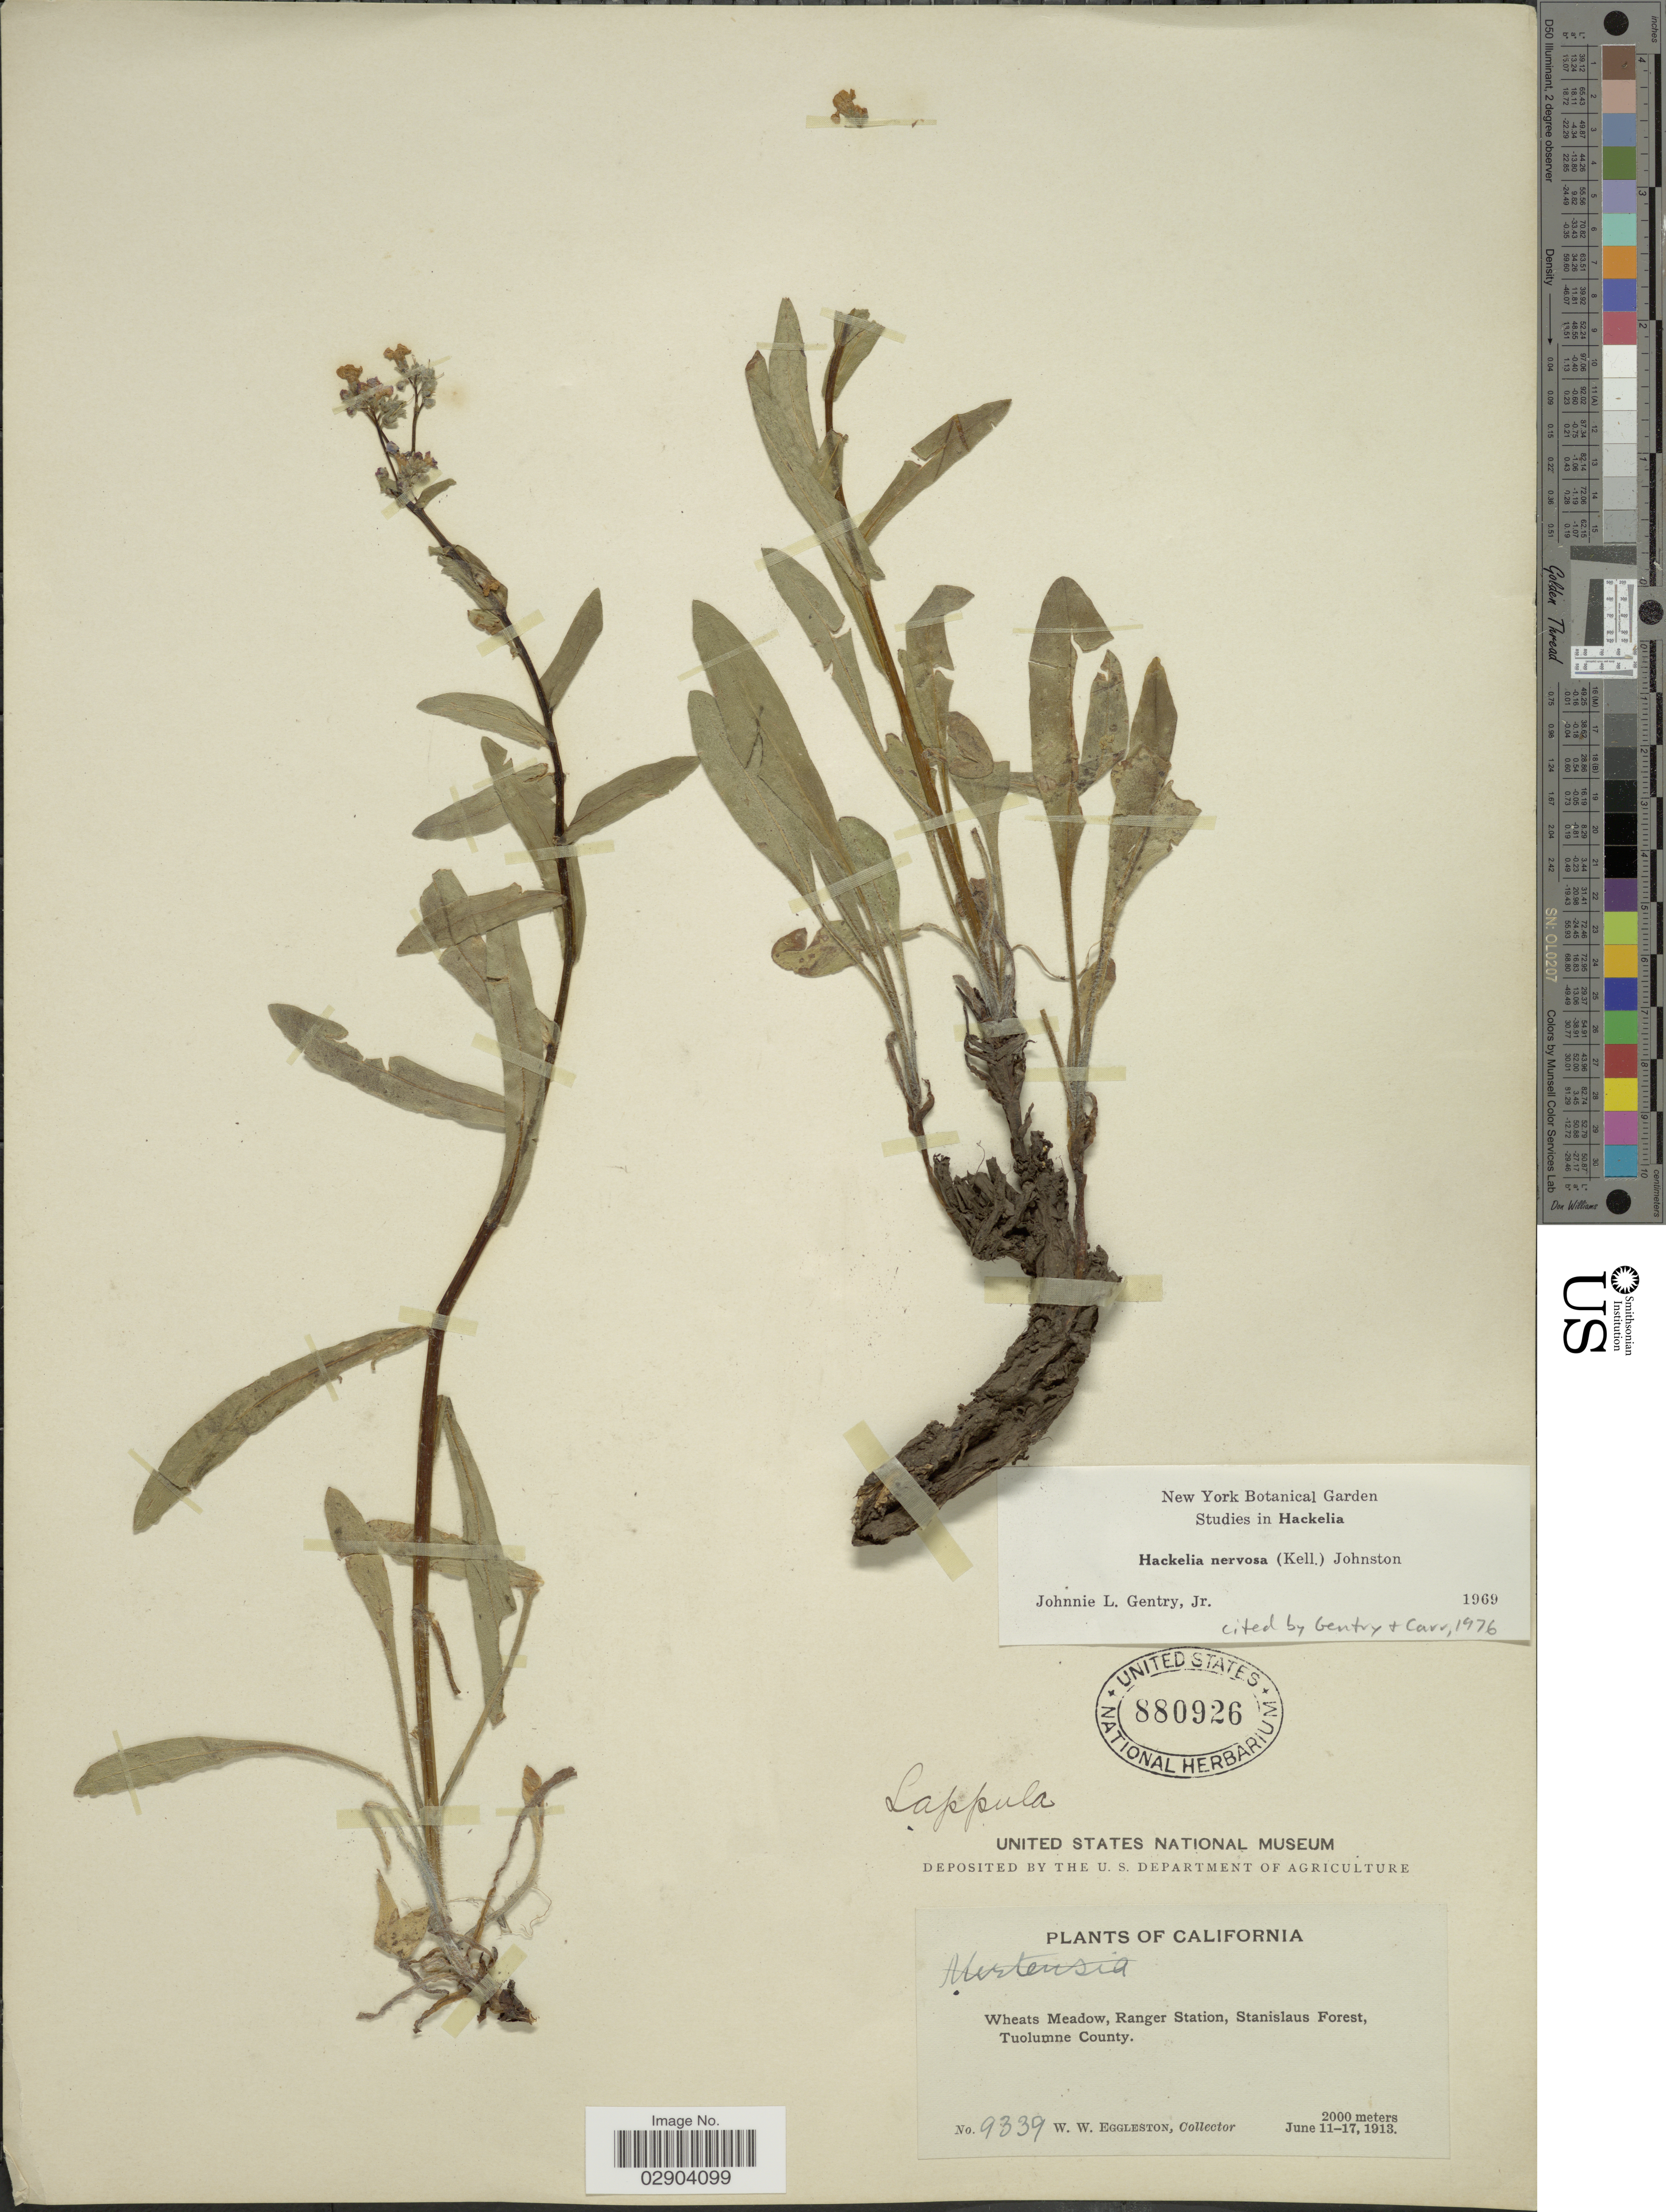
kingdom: Plantae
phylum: Tracheophyta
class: Magnoliopsida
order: Boraginales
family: Boraginaceae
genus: Hackelia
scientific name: Hackelia nervosa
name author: (Kellogg) I.M. Johnst.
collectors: W. W. Eggleston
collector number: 9339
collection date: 1913-06-11/1913-06-17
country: United States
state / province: California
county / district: Tuolumne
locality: Wheats Meadow, Ranger Station, Stanislaus Forest, Tuolumne County.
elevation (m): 2000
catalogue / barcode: US 880926